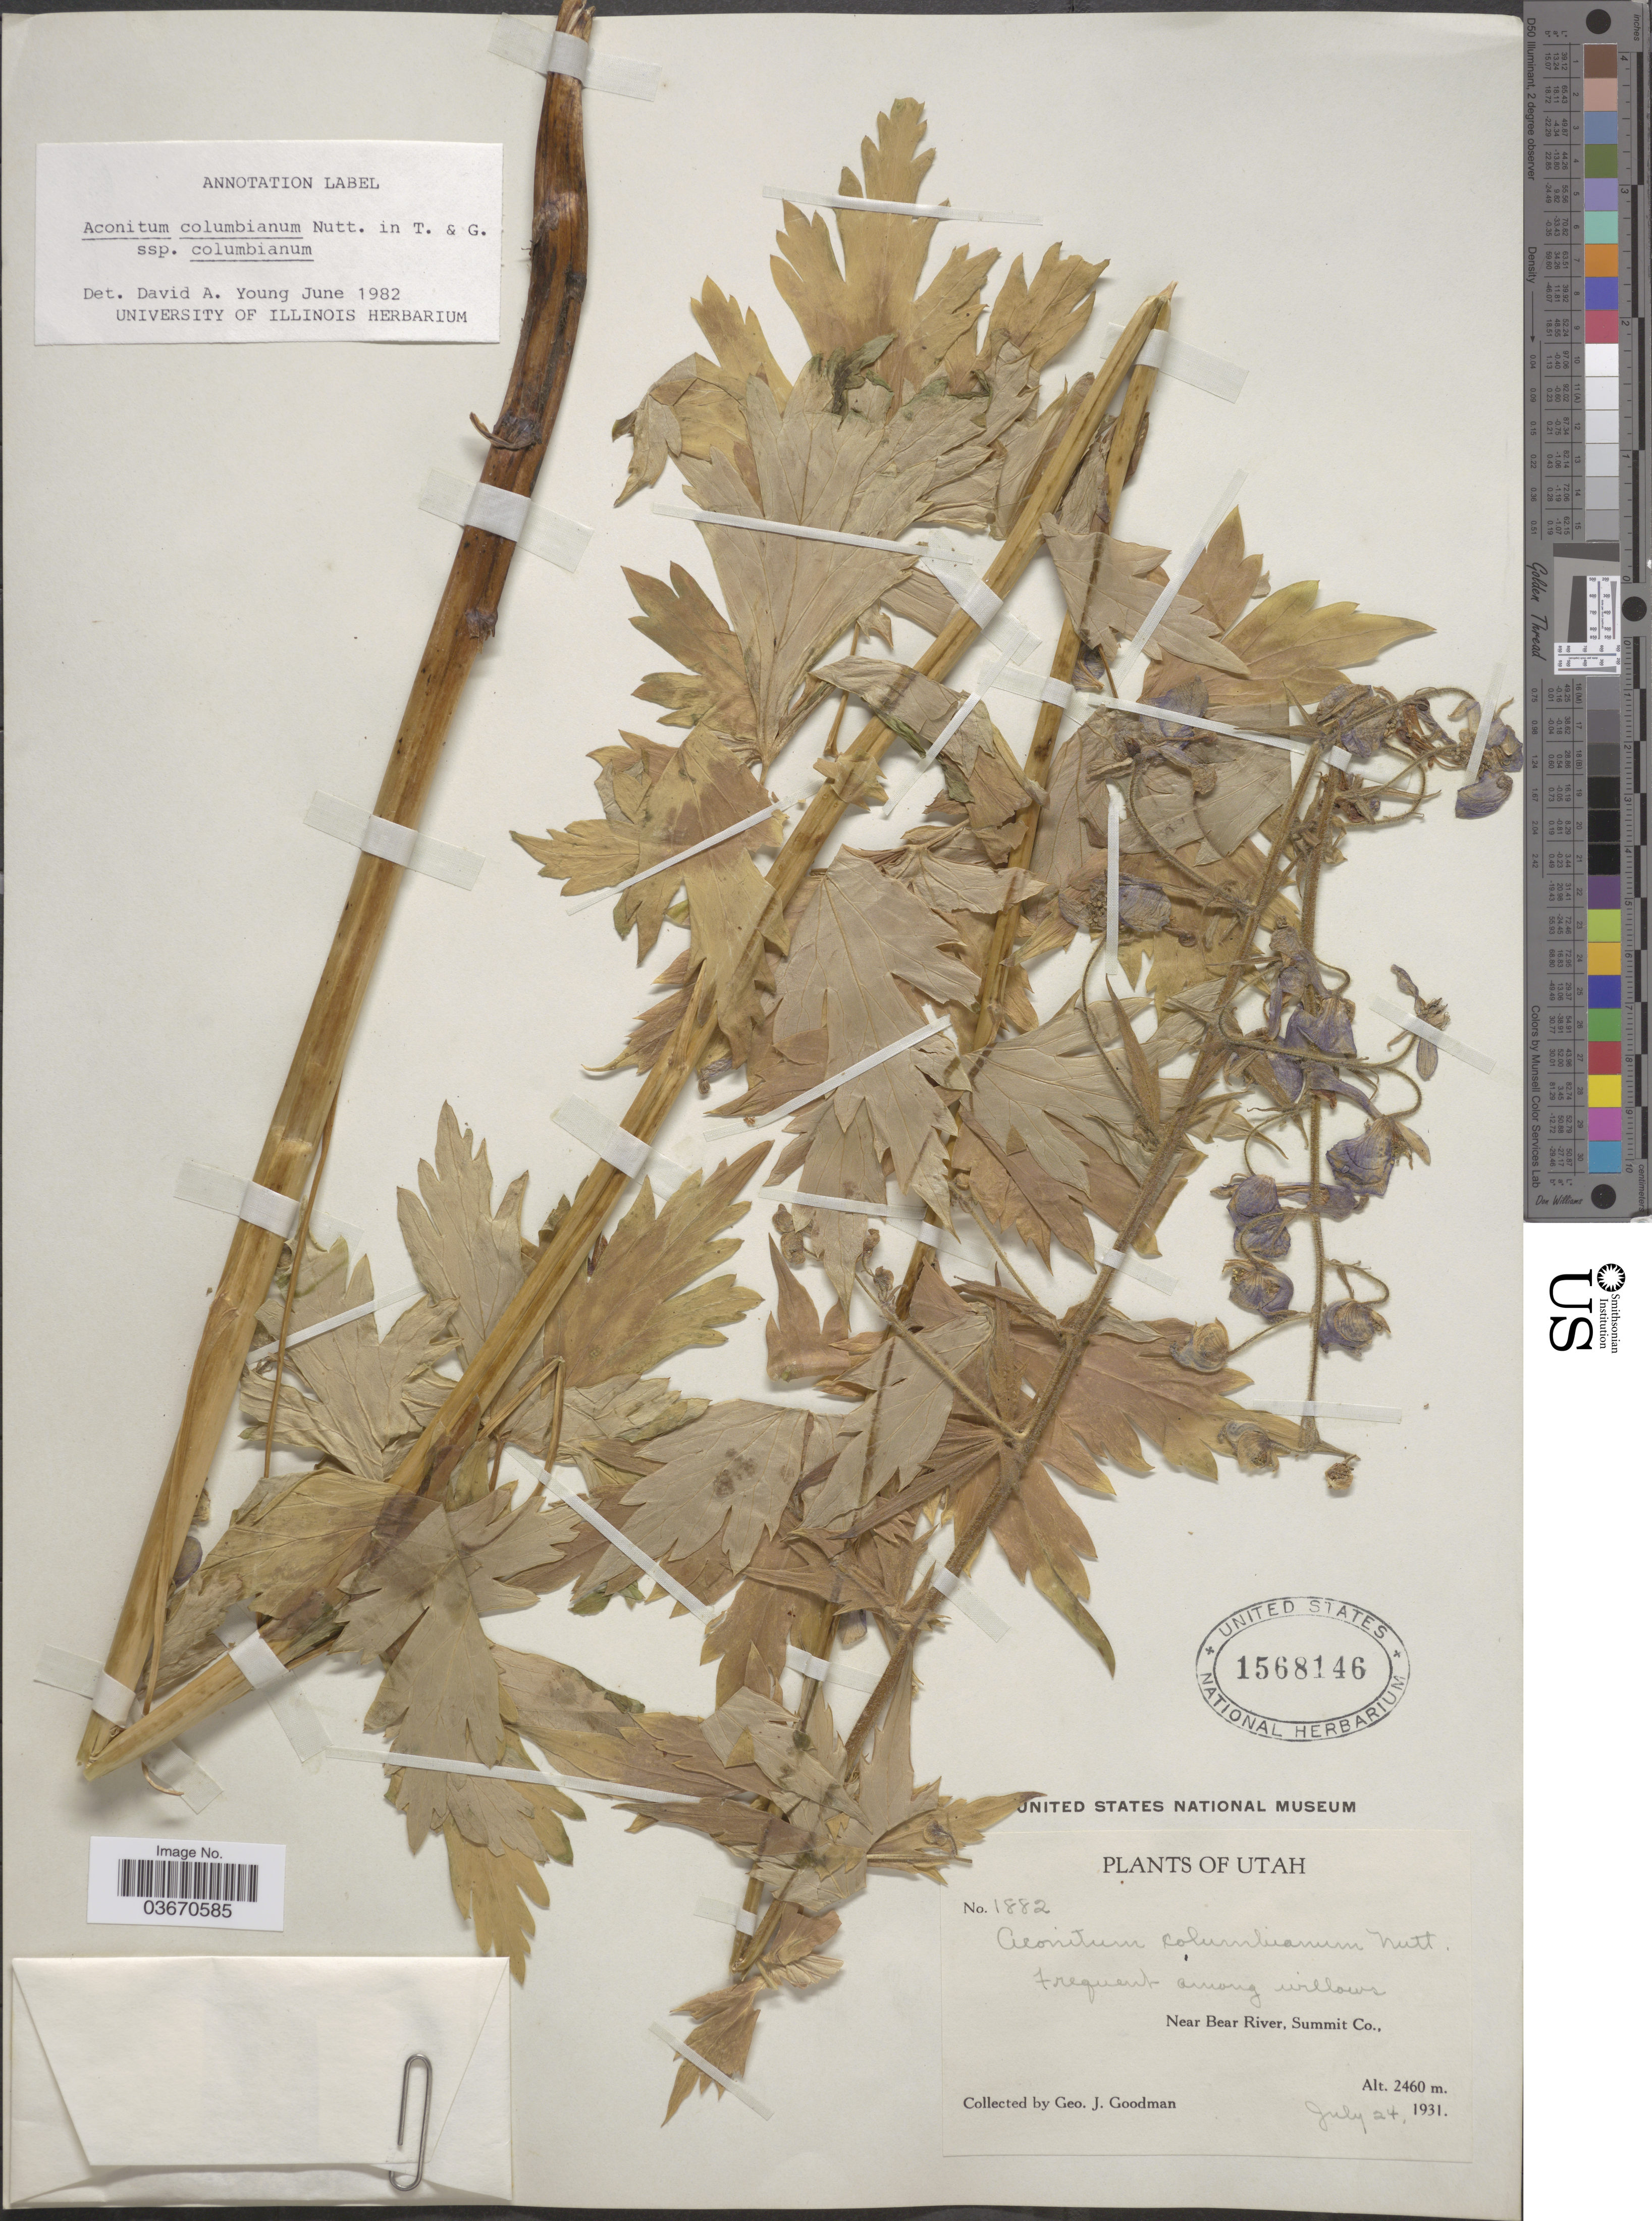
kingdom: Plantae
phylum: Tracheophyta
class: Magnoliopsida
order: Ranunculales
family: Ranunculaceae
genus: Aconitum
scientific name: Aconitum columbianum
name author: Nutt.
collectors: G. J. Goodman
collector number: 1882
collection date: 1931-07-24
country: United States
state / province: Utah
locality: Near Bear River, Summit Co.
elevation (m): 2460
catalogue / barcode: US 1568146